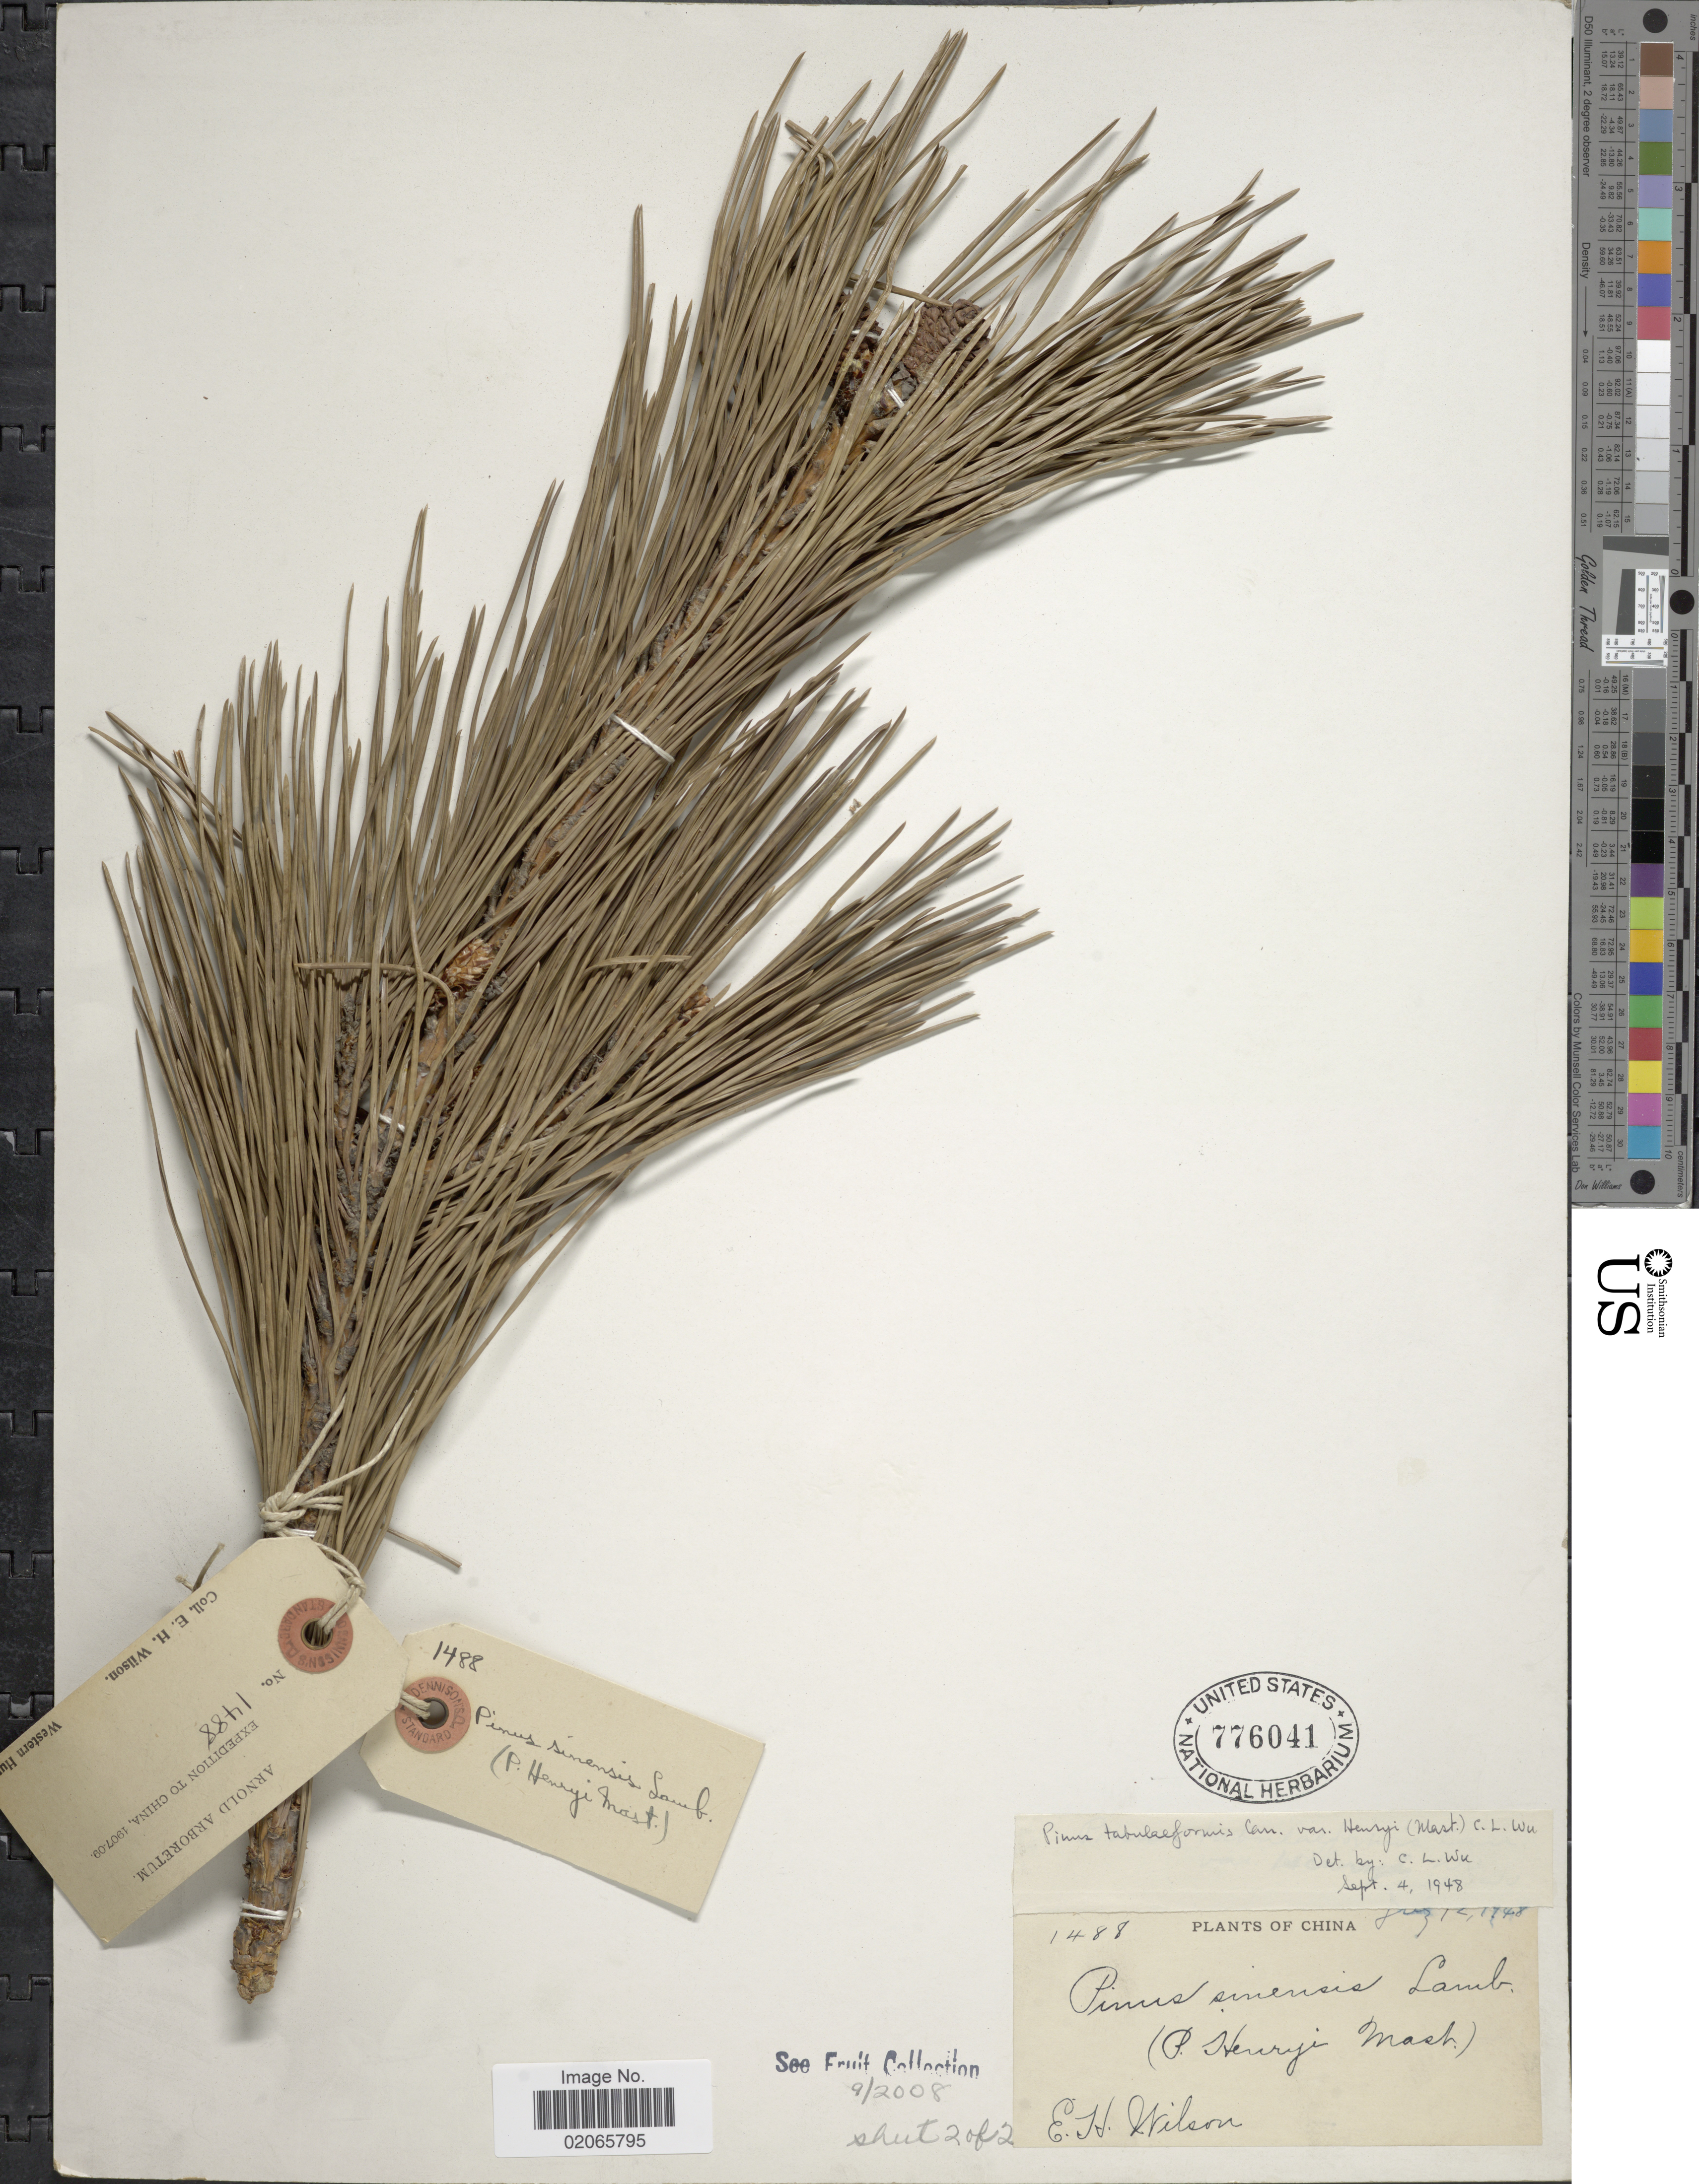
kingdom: Plantae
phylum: Tracheophyta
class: Pinopsida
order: Pinales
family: Pinaceae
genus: Pinus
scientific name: Pinus tabuliformis var. henryi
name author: (Mast.) C.T. Kuan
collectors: E. Wilson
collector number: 1488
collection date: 1907/1909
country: China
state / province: Hubei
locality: Western Hupeh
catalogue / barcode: US 776041